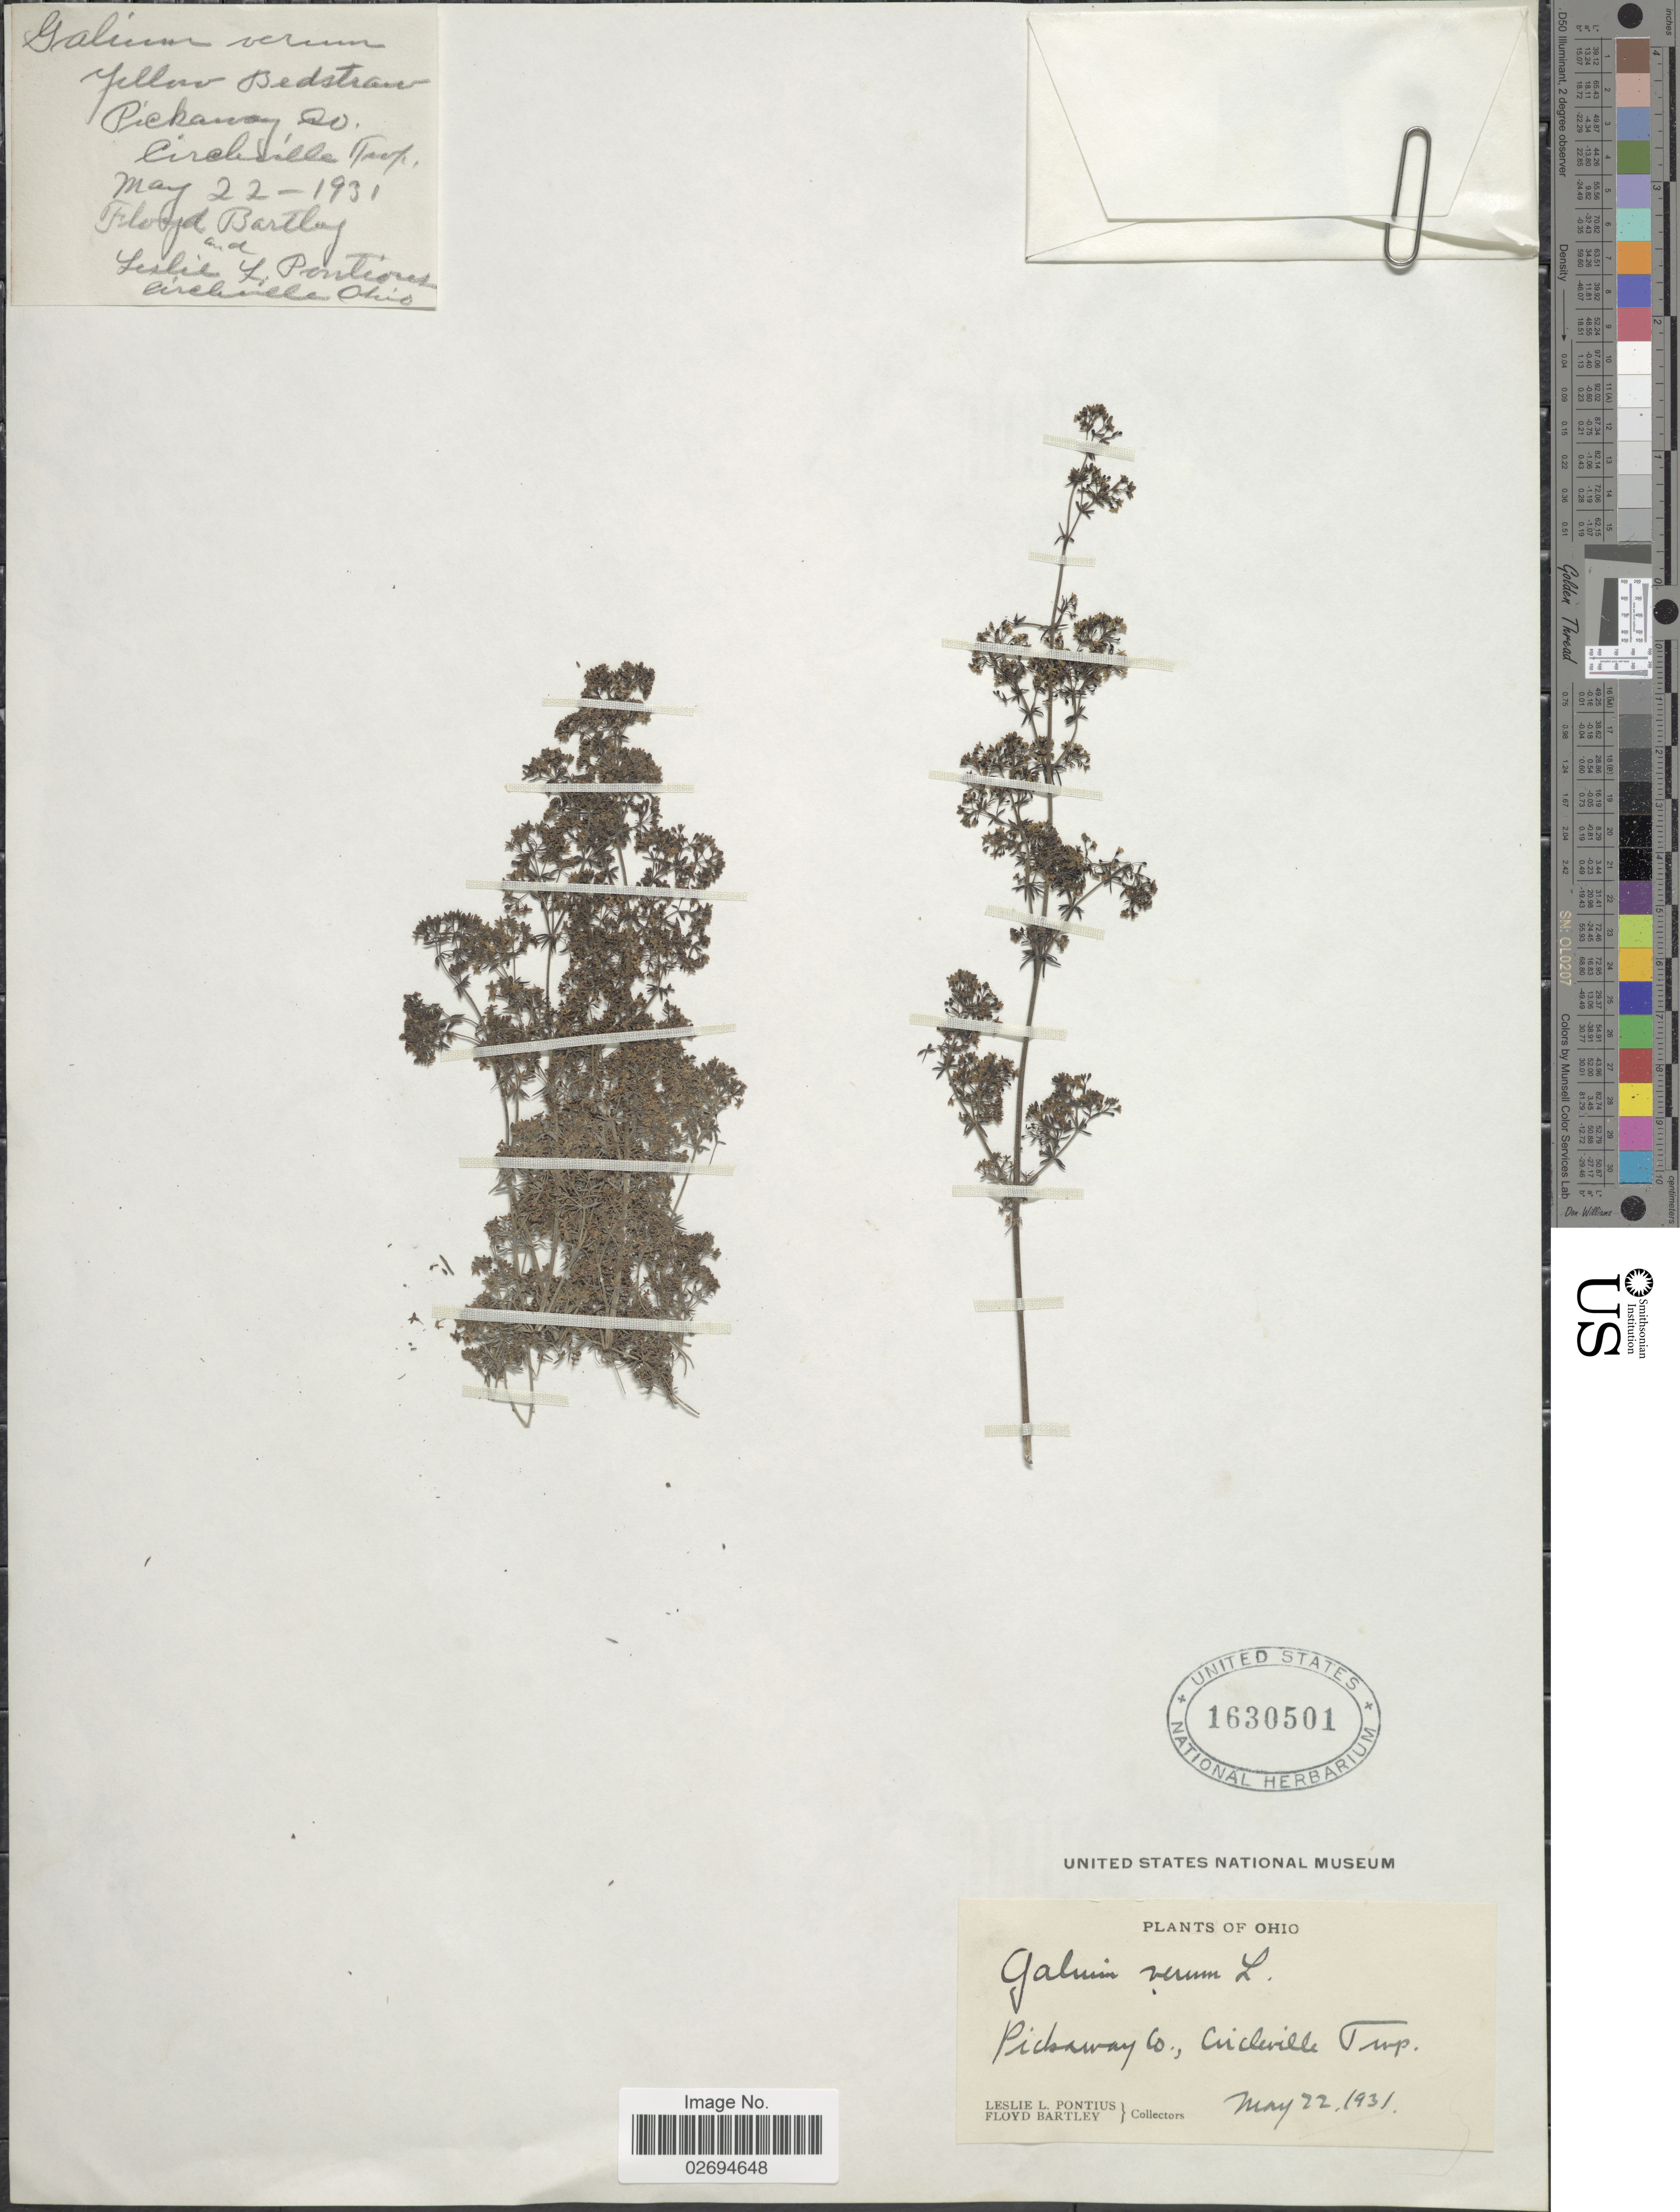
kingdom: Plantae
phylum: Tracheophyta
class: Magnoliopsida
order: Gentianales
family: Rubiaceae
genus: Galium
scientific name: Galium verum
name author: L.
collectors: L. Pontius & F. Bartley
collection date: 1931-05-22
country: United States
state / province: Ohio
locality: Pickaway Co., Cucleville Twp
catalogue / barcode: US 1630501